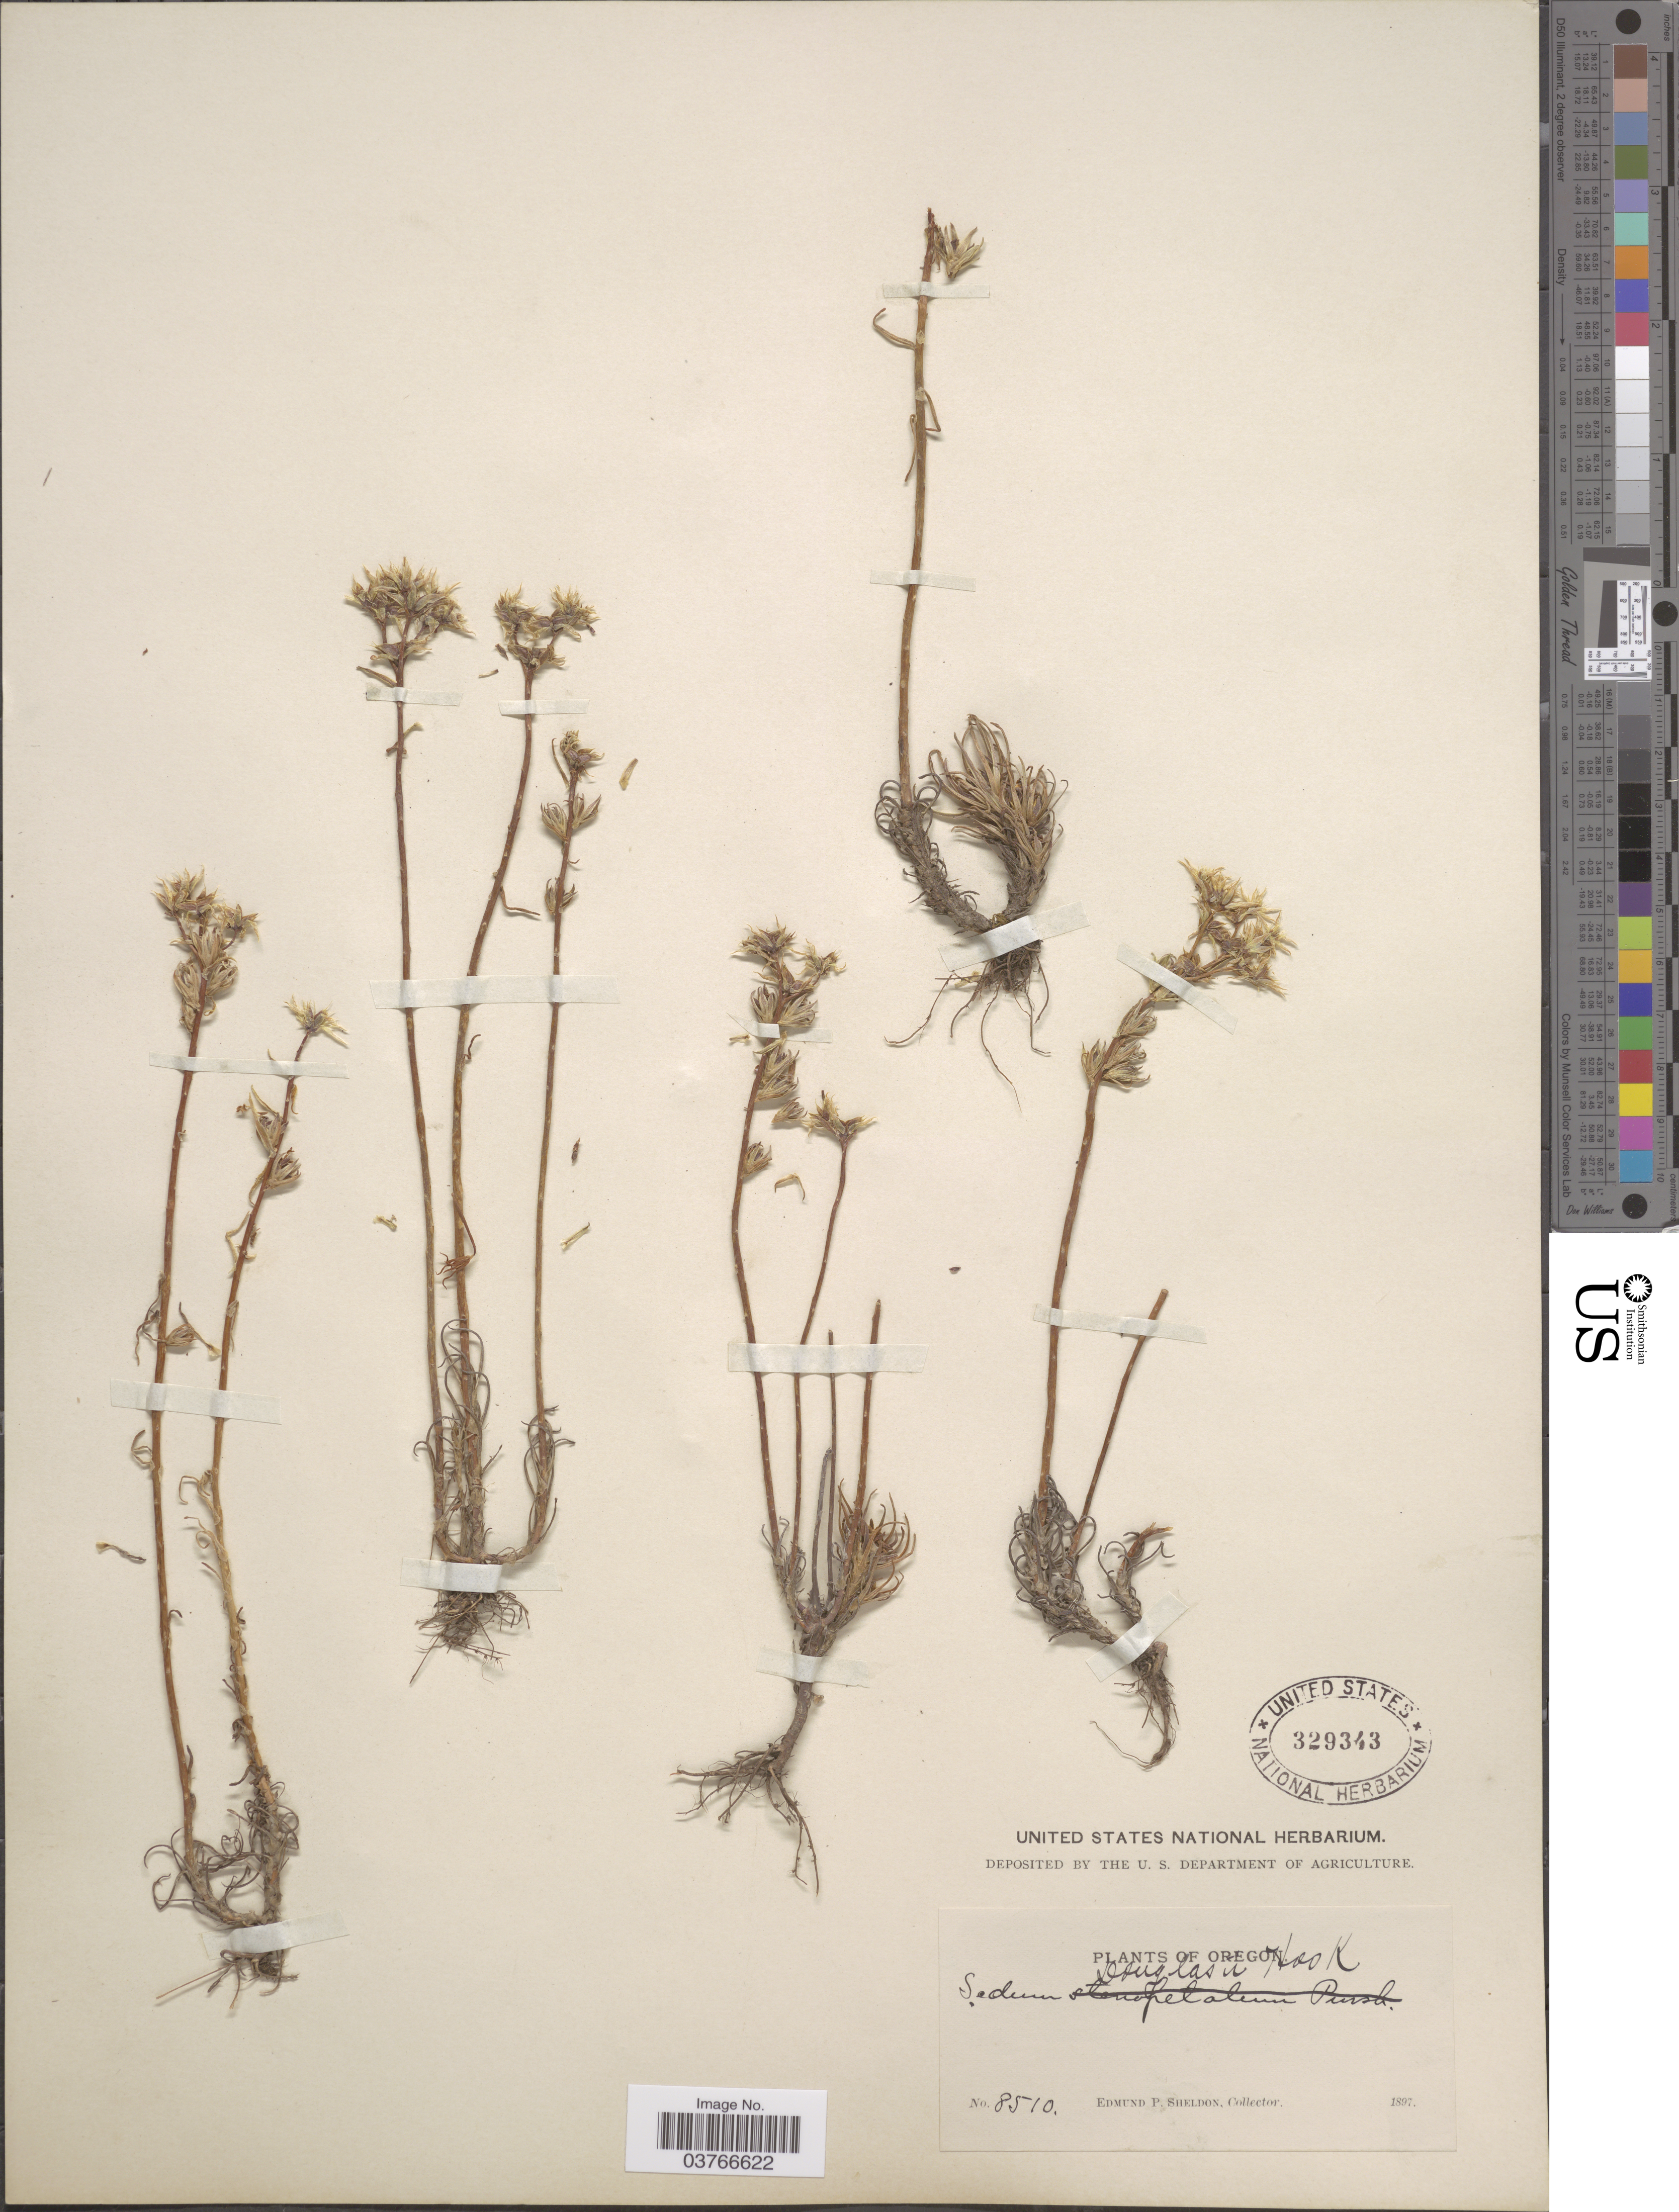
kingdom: Plantae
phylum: Tracheophyta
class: Magnoliopsida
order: Saxifragales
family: Crassulaceae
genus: Sedum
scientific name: Sedum stenopetalum var. stenopetalum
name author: Pursh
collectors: E. P. Sheldon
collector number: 8510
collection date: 1897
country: United States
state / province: Oregon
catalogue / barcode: US 329343